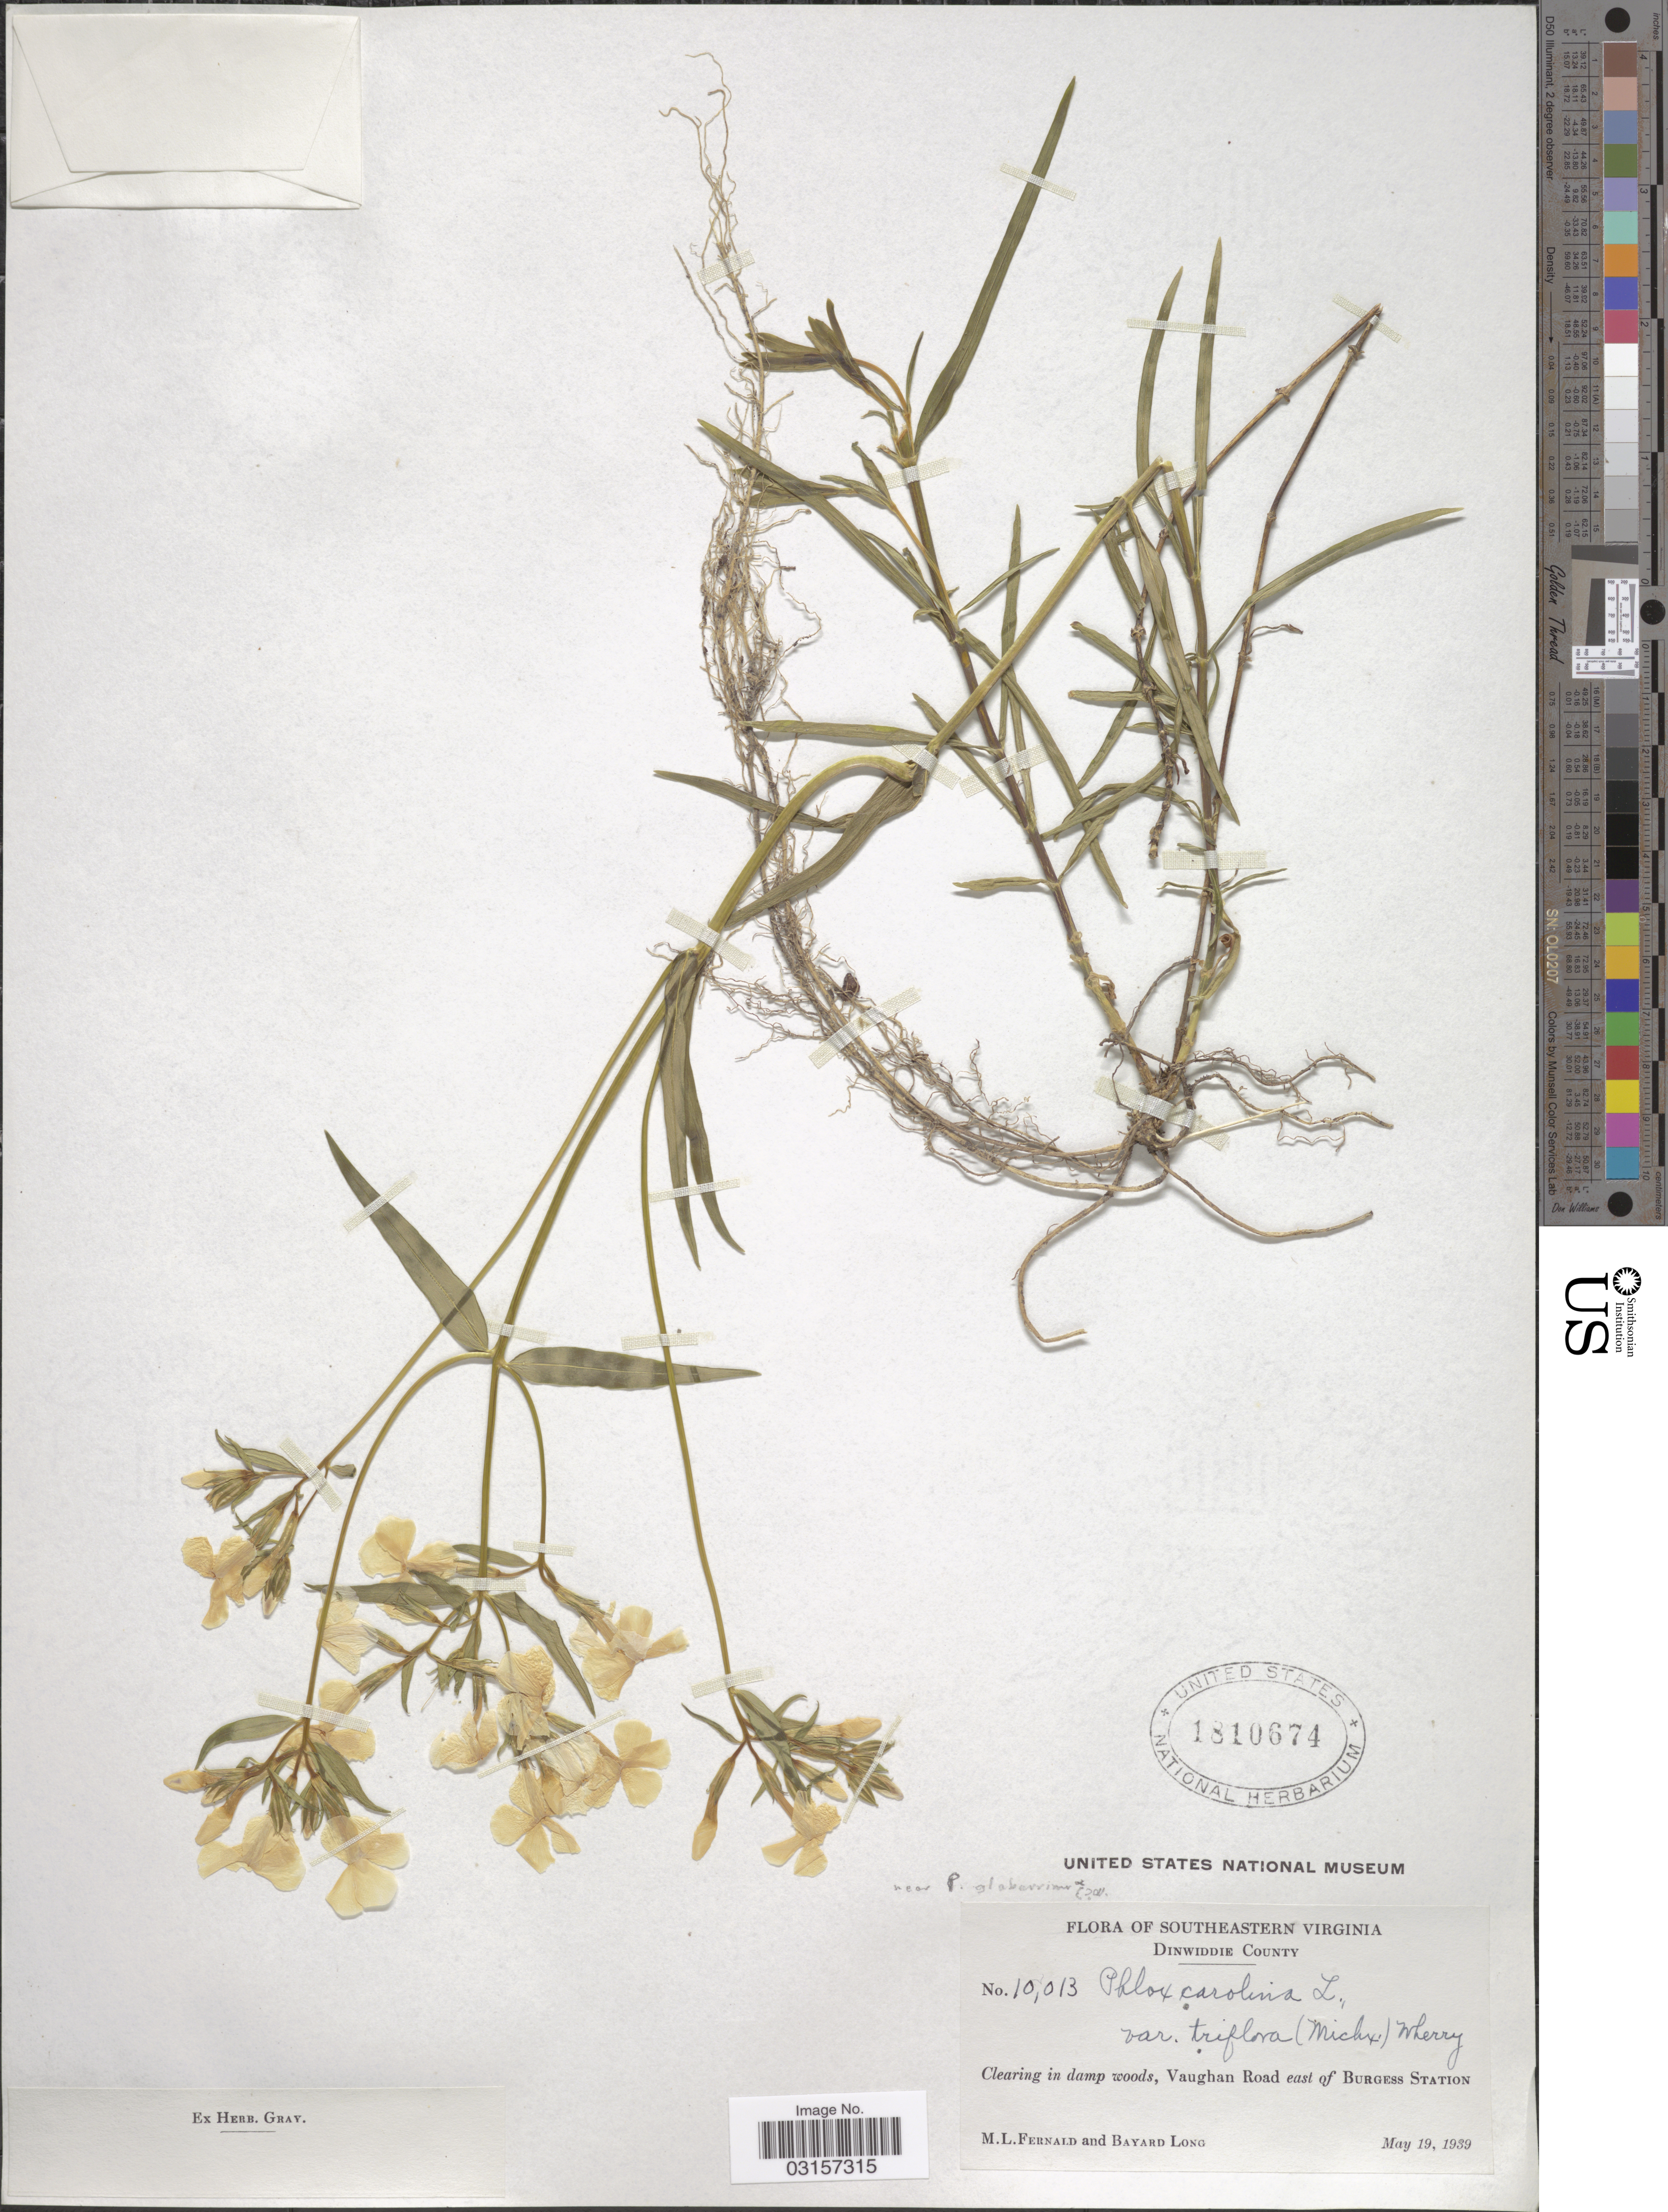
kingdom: Plantae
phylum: Tracheophyta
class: Magnoliopsida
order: Ericales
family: Polemoniaceae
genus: Phlox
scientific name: Phlox glaberrima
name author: L.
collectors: M. L. Fernald & B. Long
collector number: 10013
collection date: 1939-05-19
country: United States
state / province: Virginia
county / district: Dinwiddie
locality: Southeastern Virginia, Dinwiddie County, Clearing in damp woods, Vaughan Road east of Burgess Station.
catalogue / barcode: US 1810674